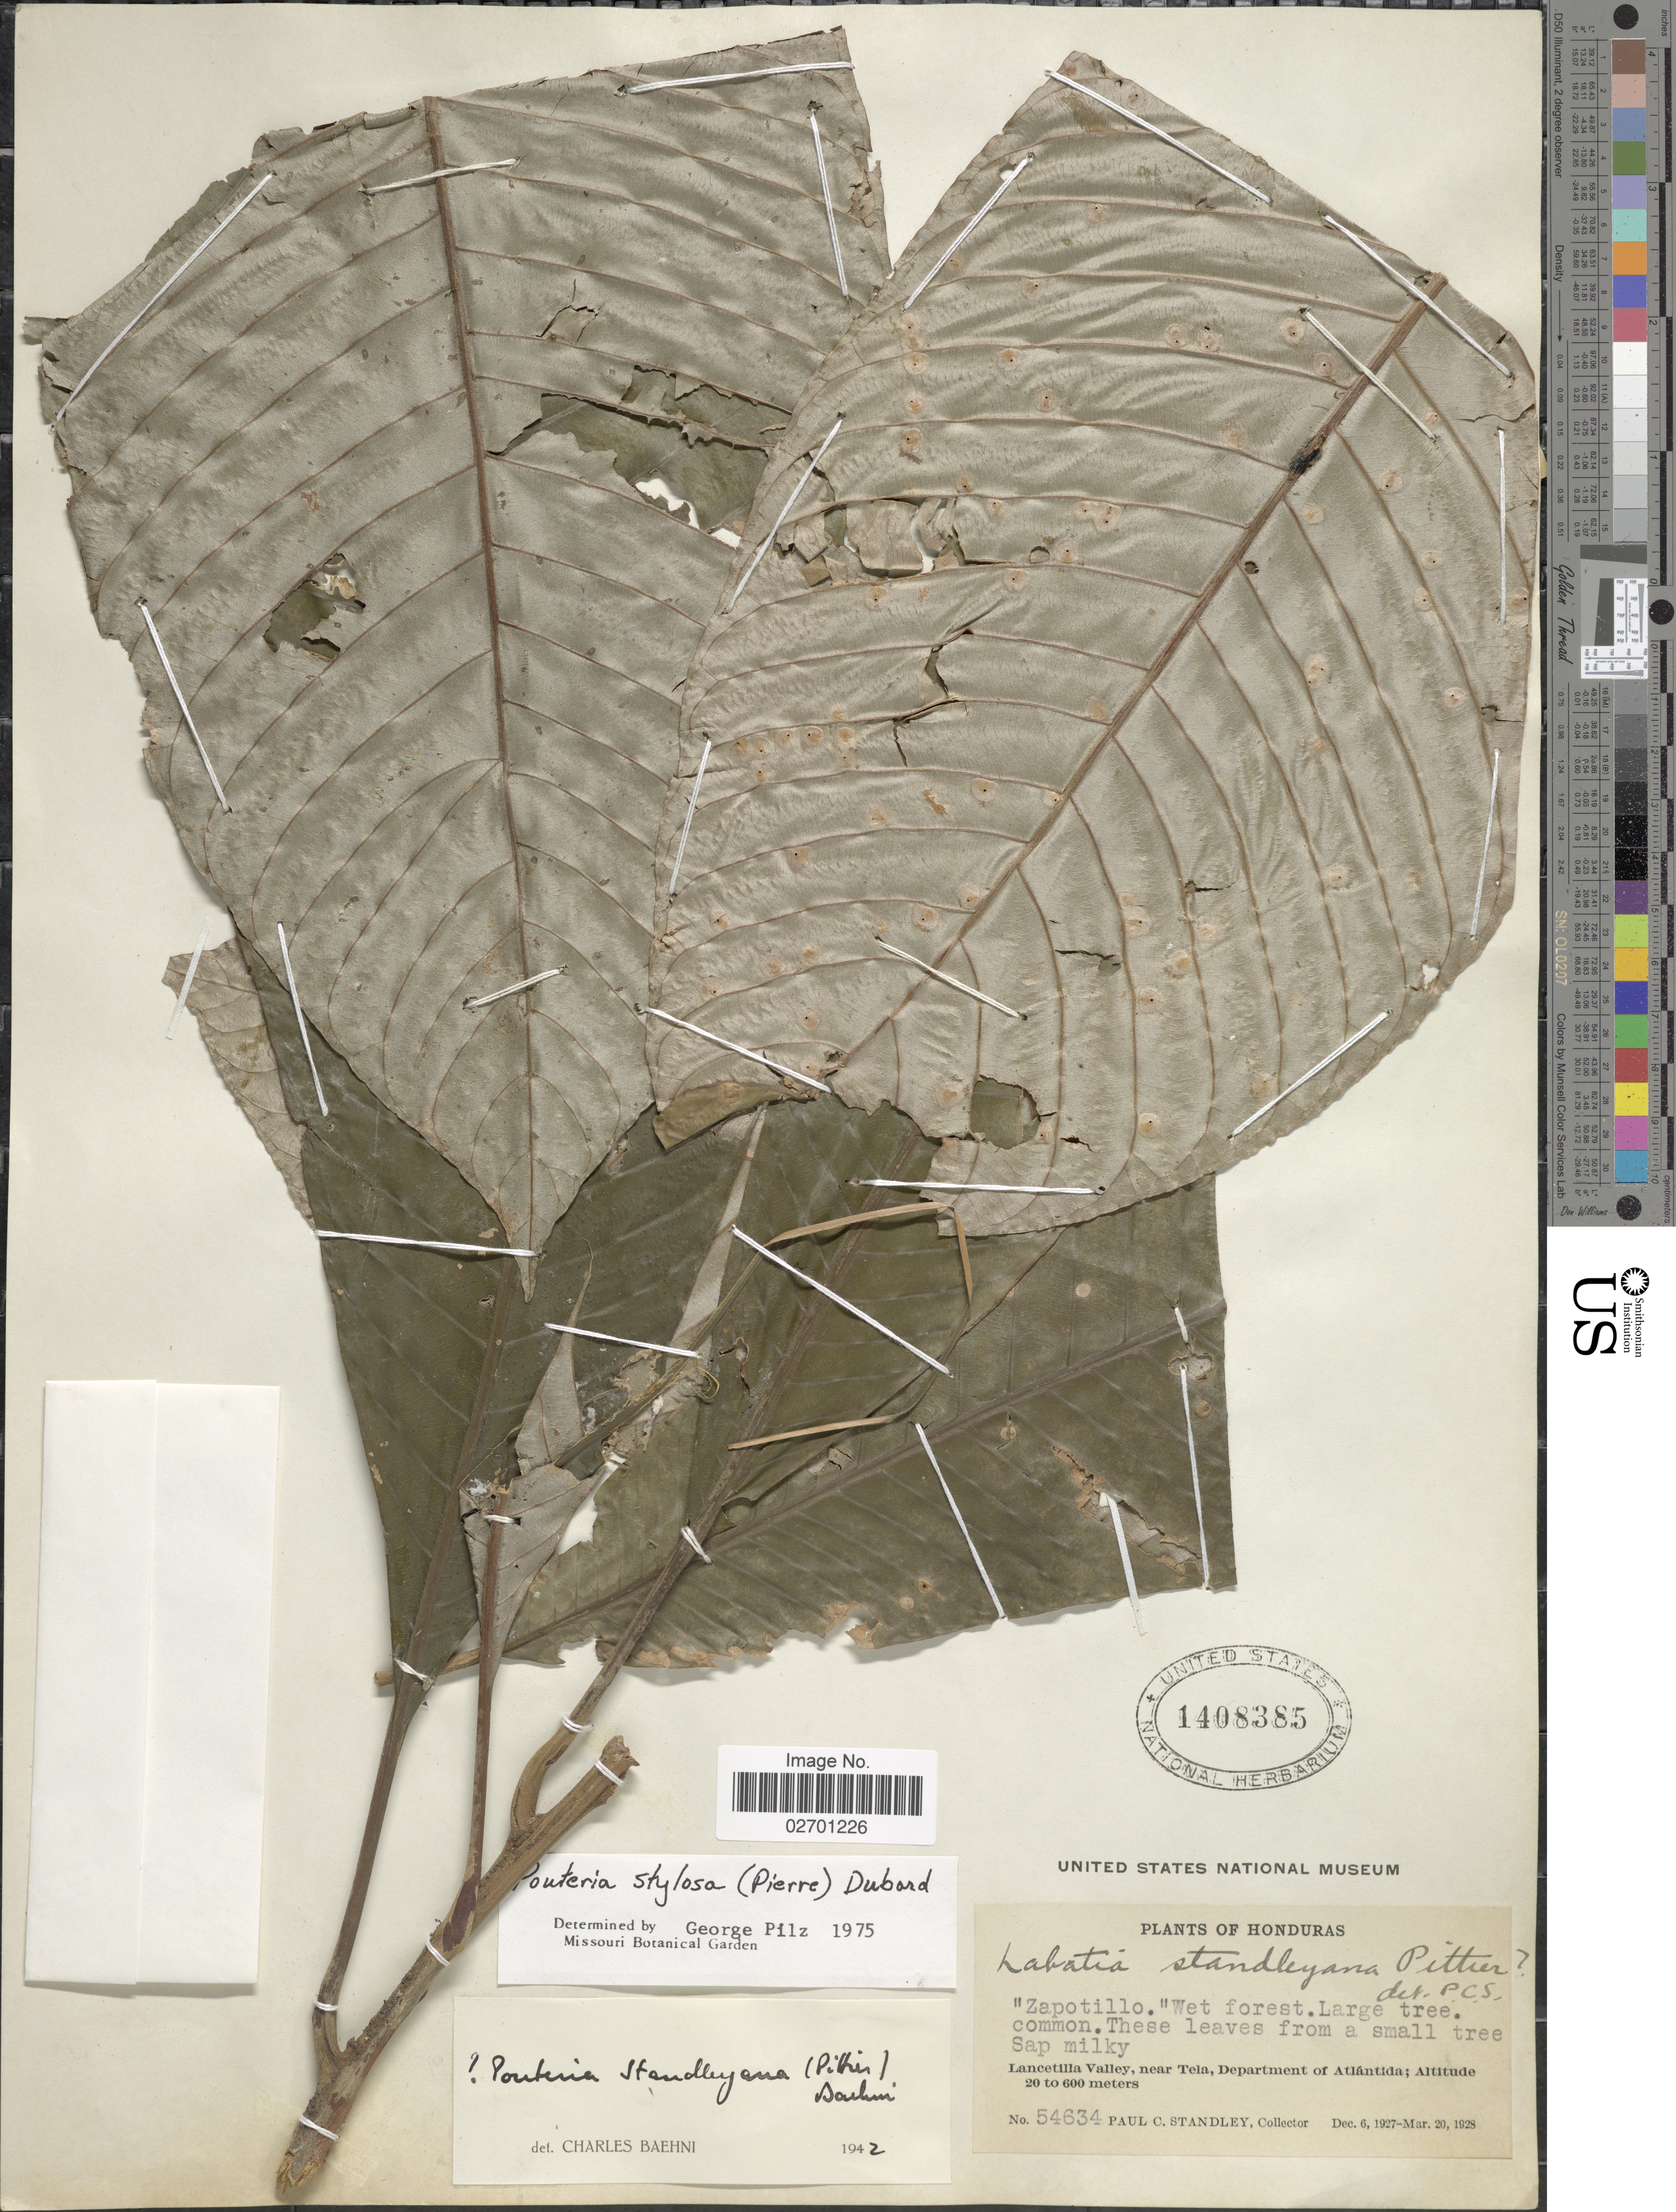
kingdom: Plantae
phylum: Tracheophyta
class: Magnoliopsida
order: Ericales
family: Sapotaceae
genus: Pouteria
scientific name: Pouteria glomerata subsp. stylosa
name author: (Miq.) Radlk.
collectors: P. C. Standley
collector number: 54634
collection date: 1927-12-06/1928-03-20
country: Honduras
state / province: Atlántida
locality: Lancetilla Valley, near Tela.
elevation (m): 20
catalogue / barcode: US 1408385